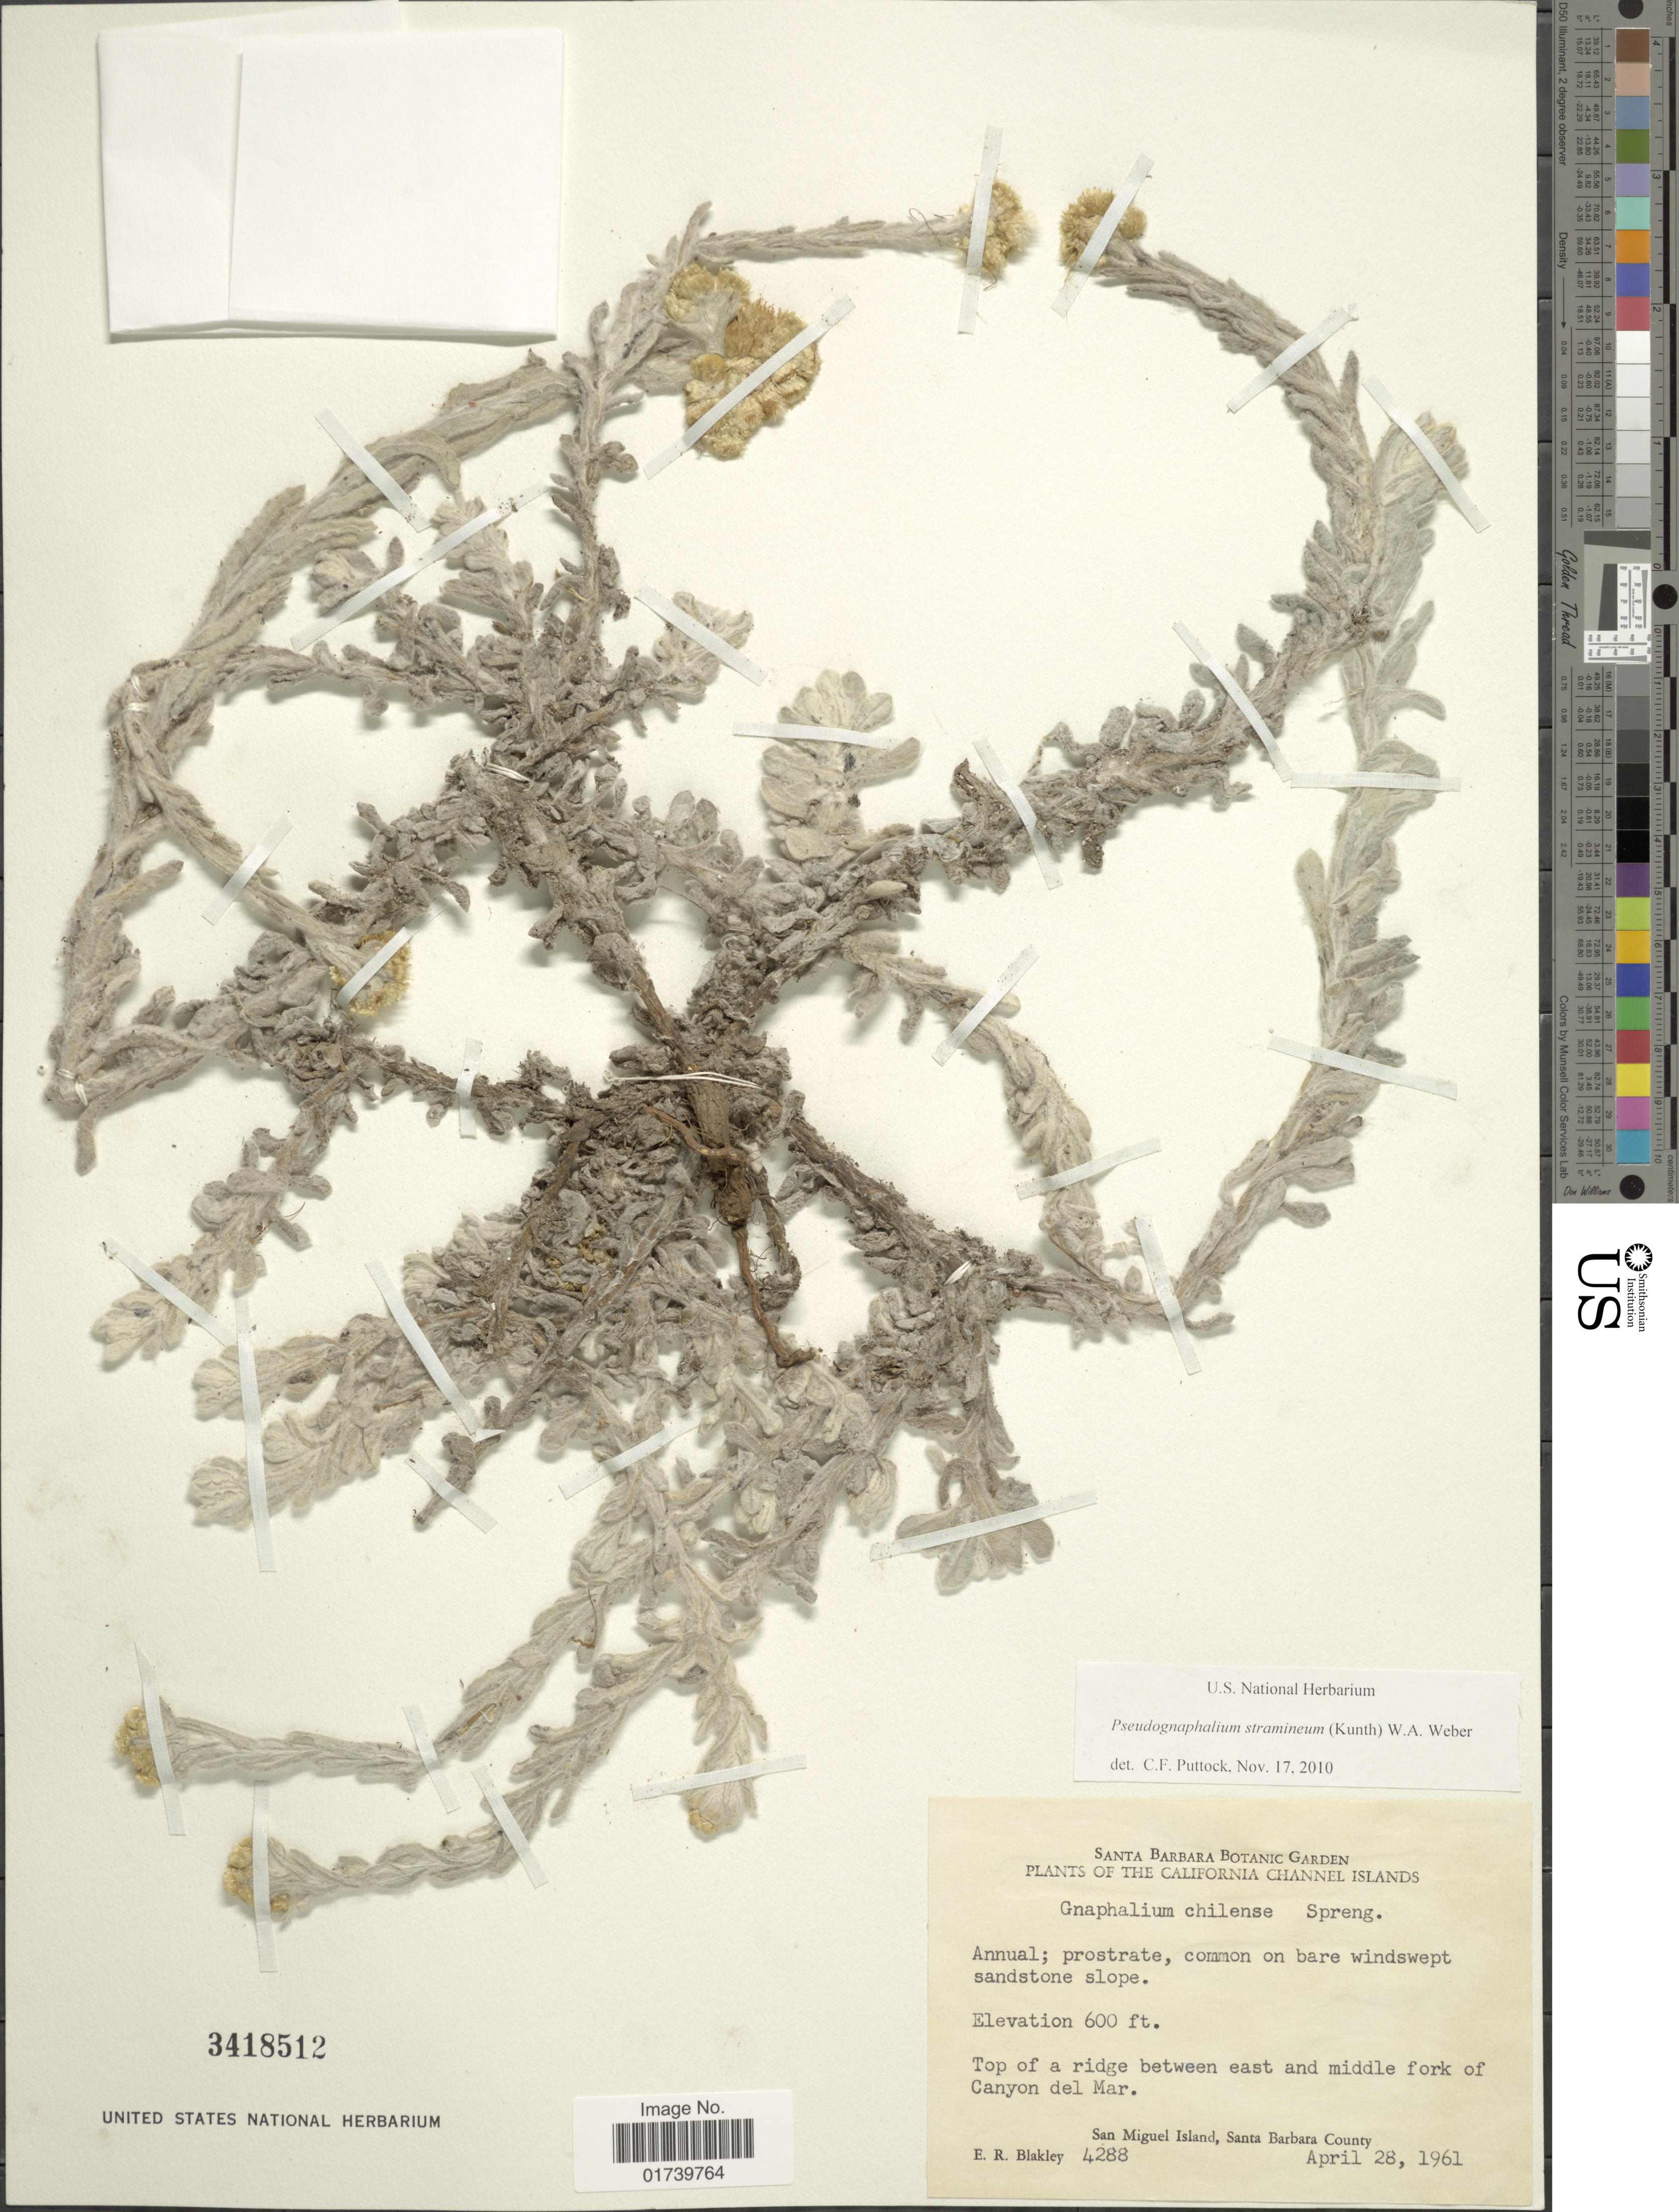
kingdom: Plantae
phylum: Tracheophyta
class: Magnoliopsida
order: Asterales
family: Asteraceae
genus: Pseudognaphalium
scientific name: Pseudognaphalium stramineum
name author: (Kunth) Anderb.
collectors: E. R. Blakley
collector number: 4288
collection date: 1961-04-28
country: United States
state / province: California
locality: Top of ridge between east and middle fork of Canyon del Mar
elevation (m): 183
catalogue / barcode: US 3418512